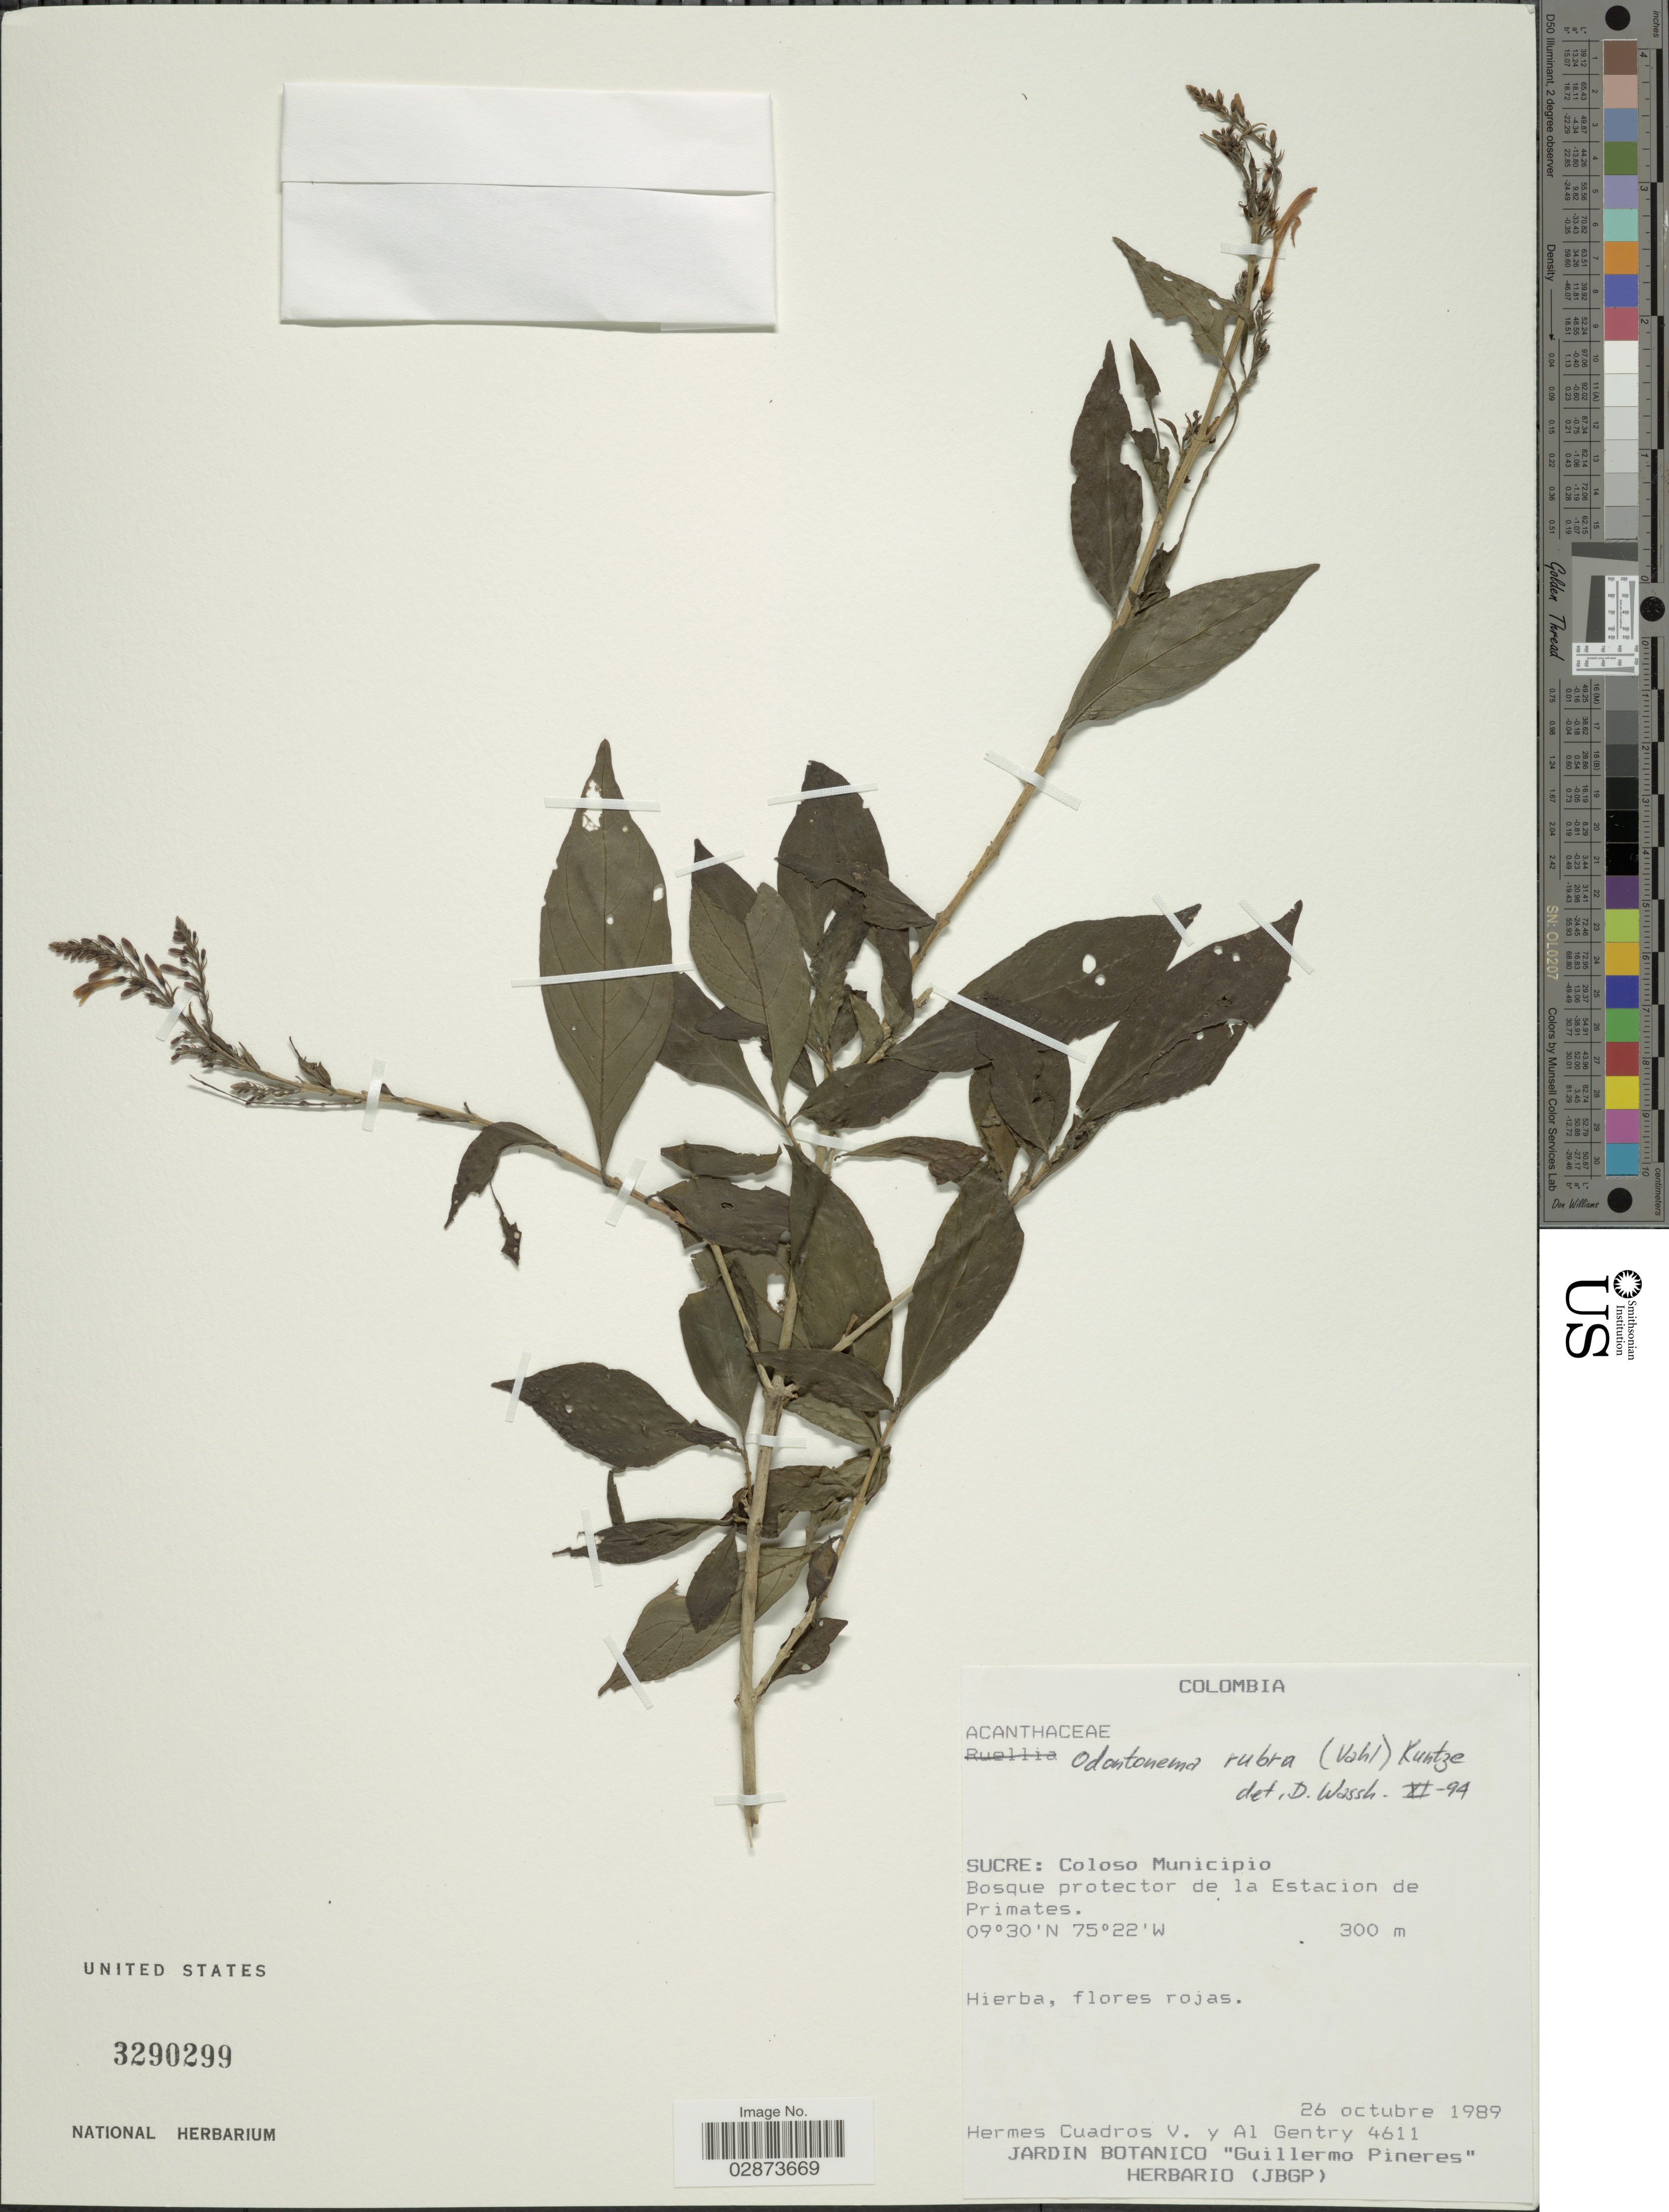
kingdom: Plantae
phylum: Tracheophyta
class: Magnoliopsida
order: Lamiales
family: Acanthaceae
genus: Odontonema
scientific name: Odontonema rubrum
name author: (Vahl) Kuntze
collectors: H. Cuadros V. & A. H. Gentry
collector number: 4611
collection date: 1989-10-26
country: Colombia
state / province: Sucre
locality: Coloso Municipio. Bosque protector de la Estacion de Primates.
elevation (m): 300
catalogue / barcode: US 3290299